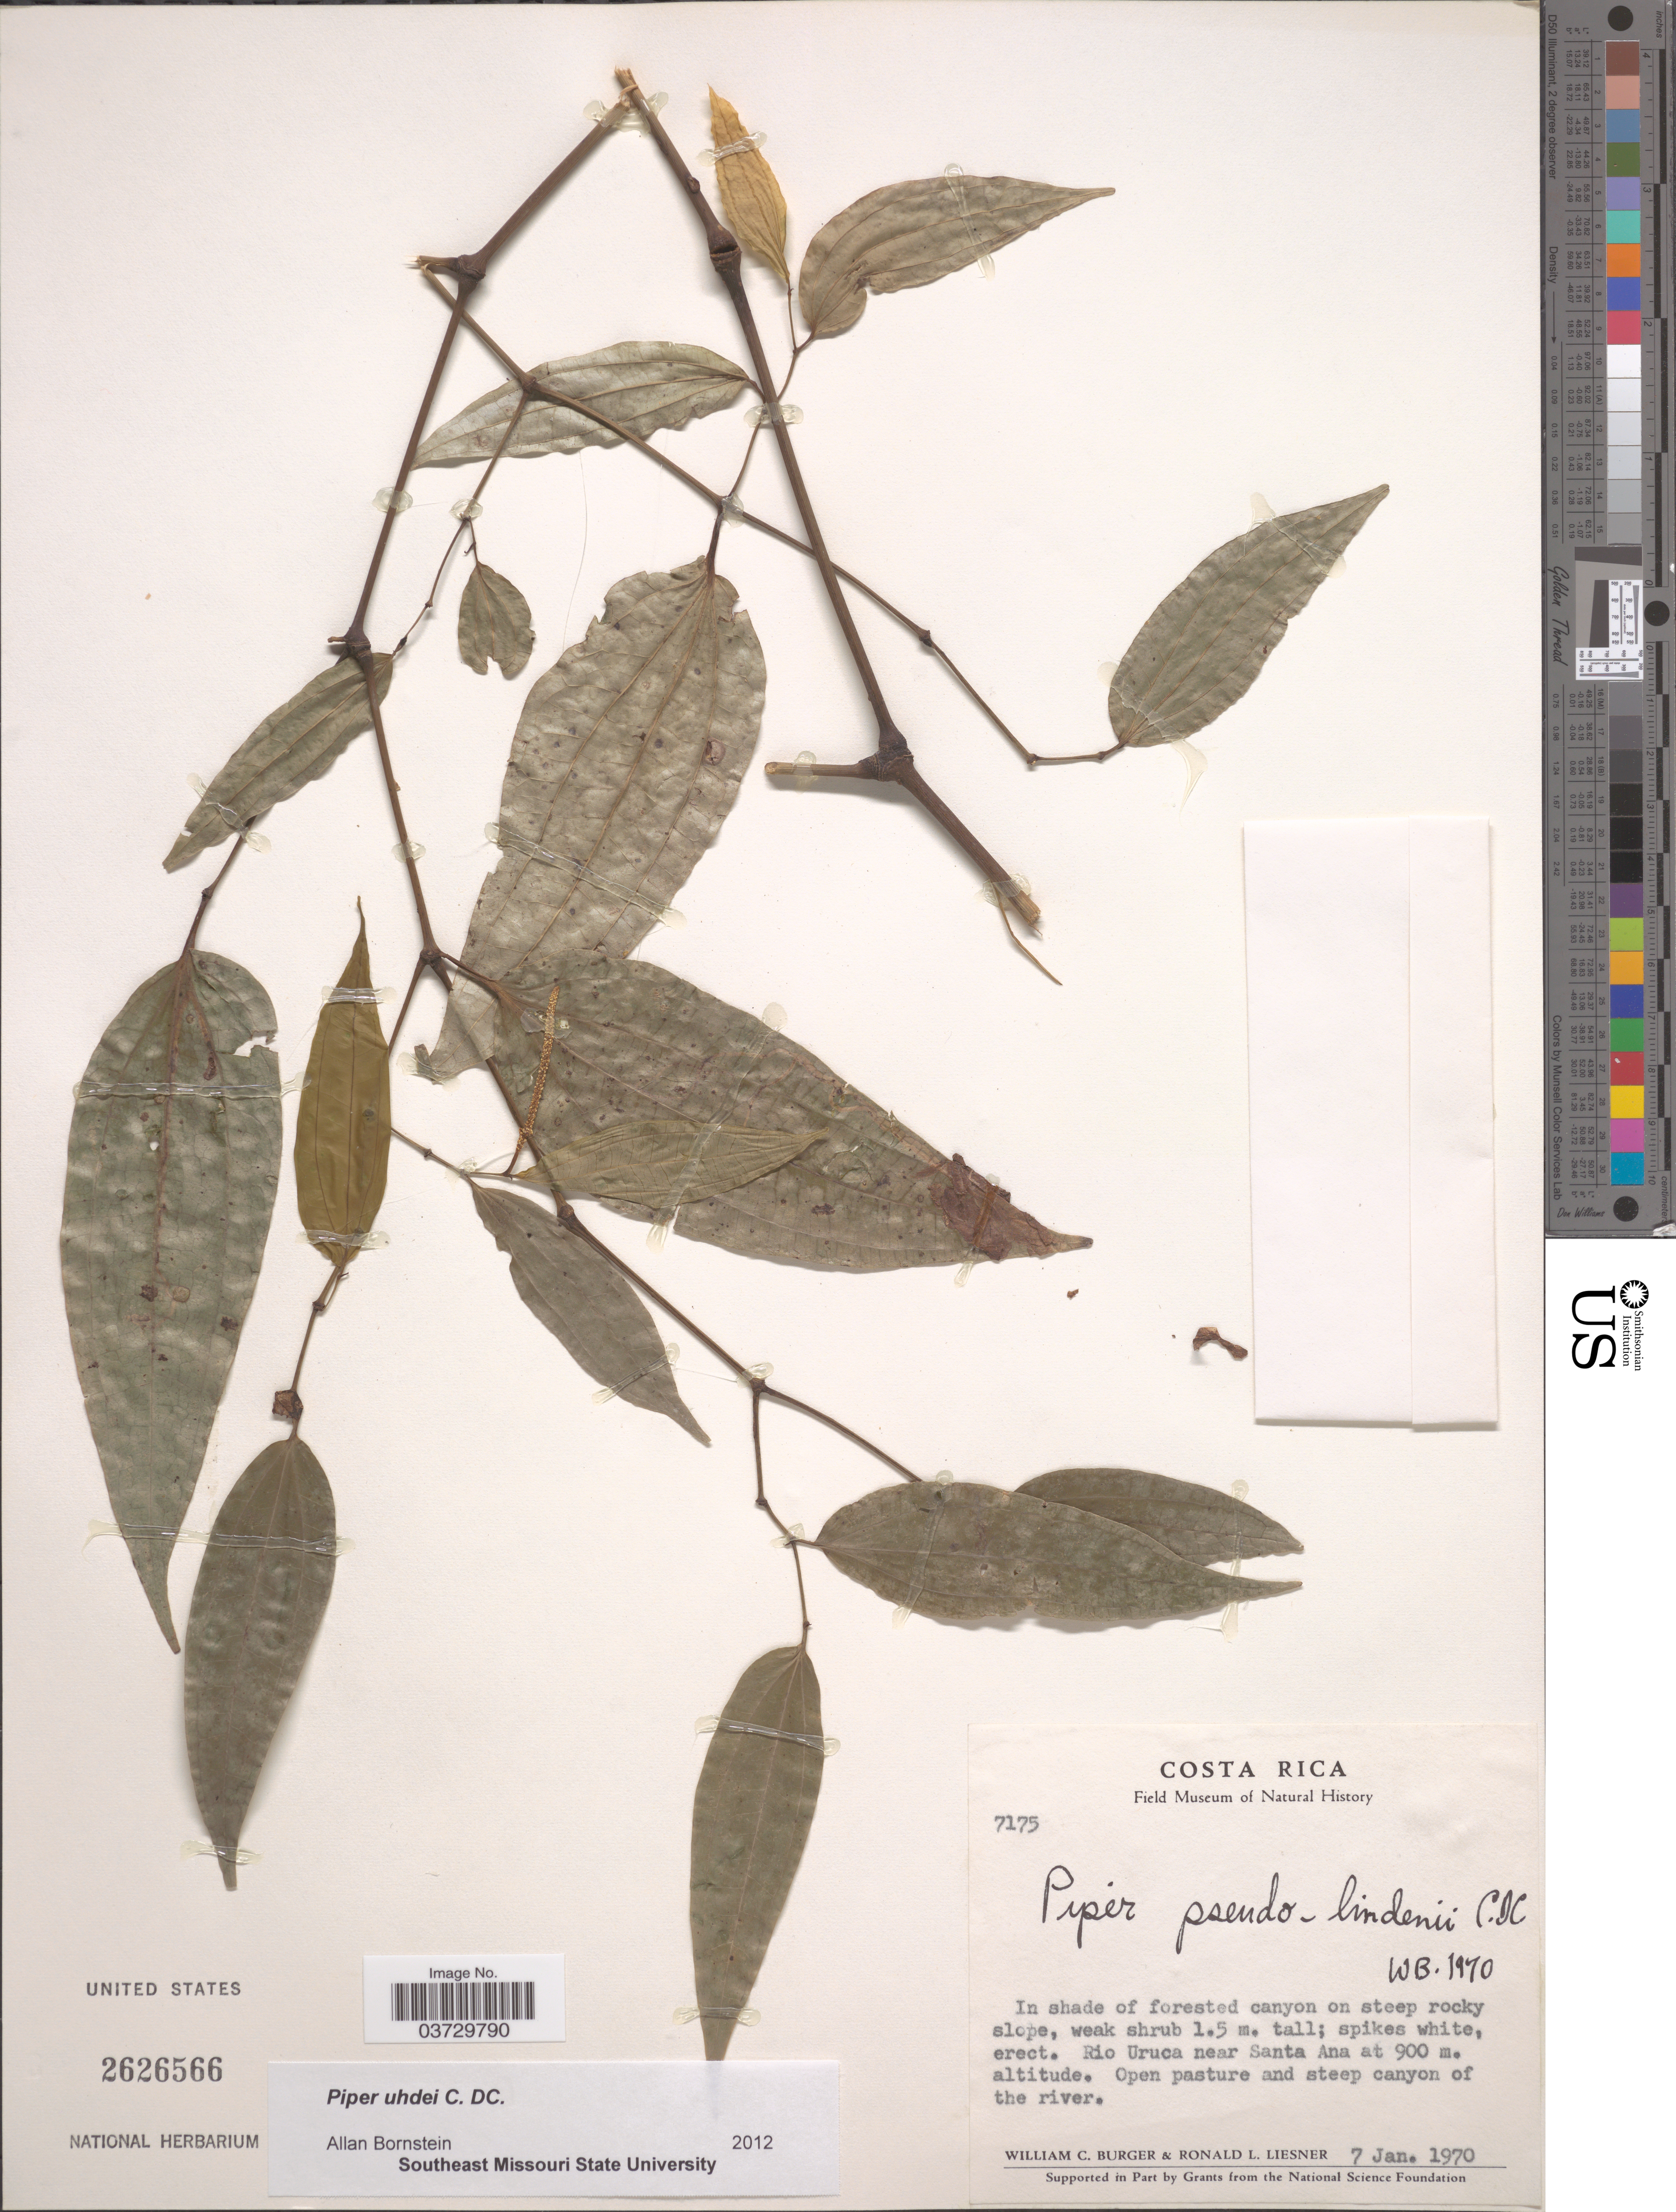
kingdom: Plantae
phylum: Tracheophyta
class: Magnoliopsida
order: Piperales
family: Piperaceae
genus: Piper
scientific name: Piper uhdei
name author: C. DC.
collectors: W. Burger & R. L. Liesner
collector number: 7175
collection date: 1970-01-07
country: Costa Rica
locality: Rio Uruca near Santa Ana. Open pasture and steep canyon of the river.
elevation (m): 900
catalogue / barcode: US 2626566